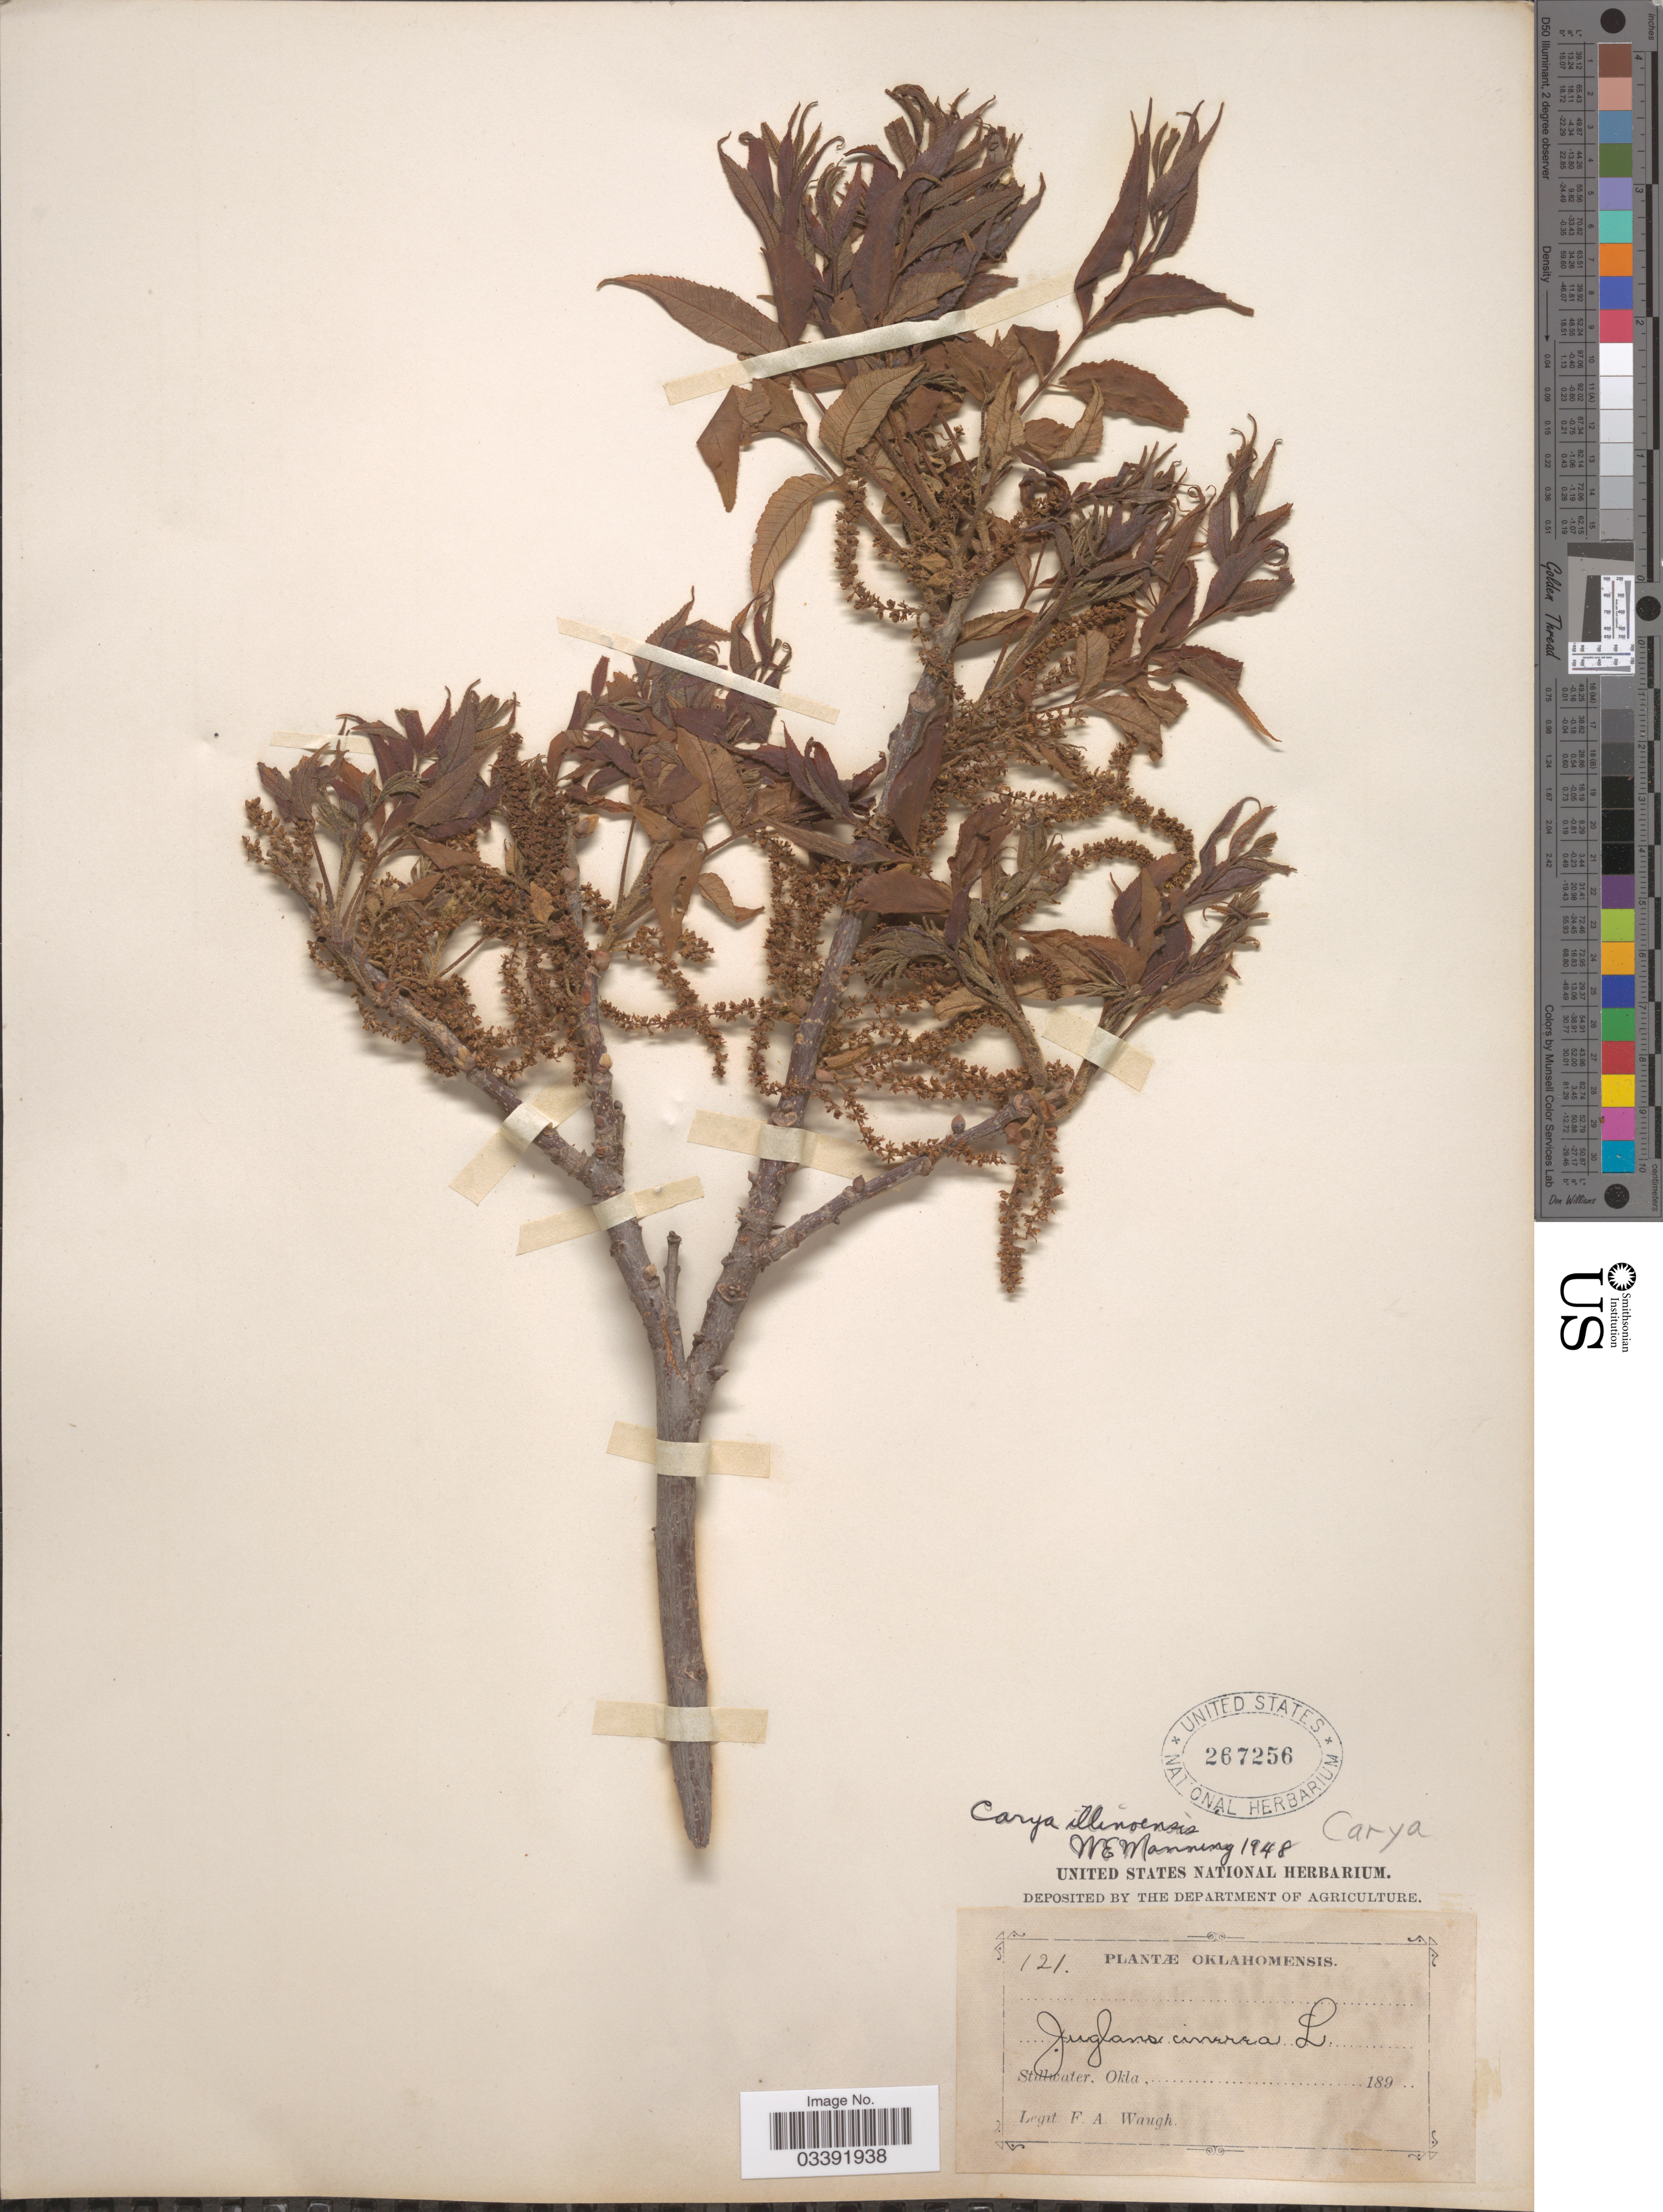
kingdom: Plantae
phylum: Tracheophyta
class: Magnoliopsida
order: Fagales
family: Juglandaceae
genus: Carya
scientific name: Carya illinoinensis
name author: (Wangenh.) K. Koch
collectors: F. Waugh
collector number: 121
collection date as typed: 189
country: United States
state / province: Oklahoma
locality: Stillwater.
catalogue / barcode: US 267256